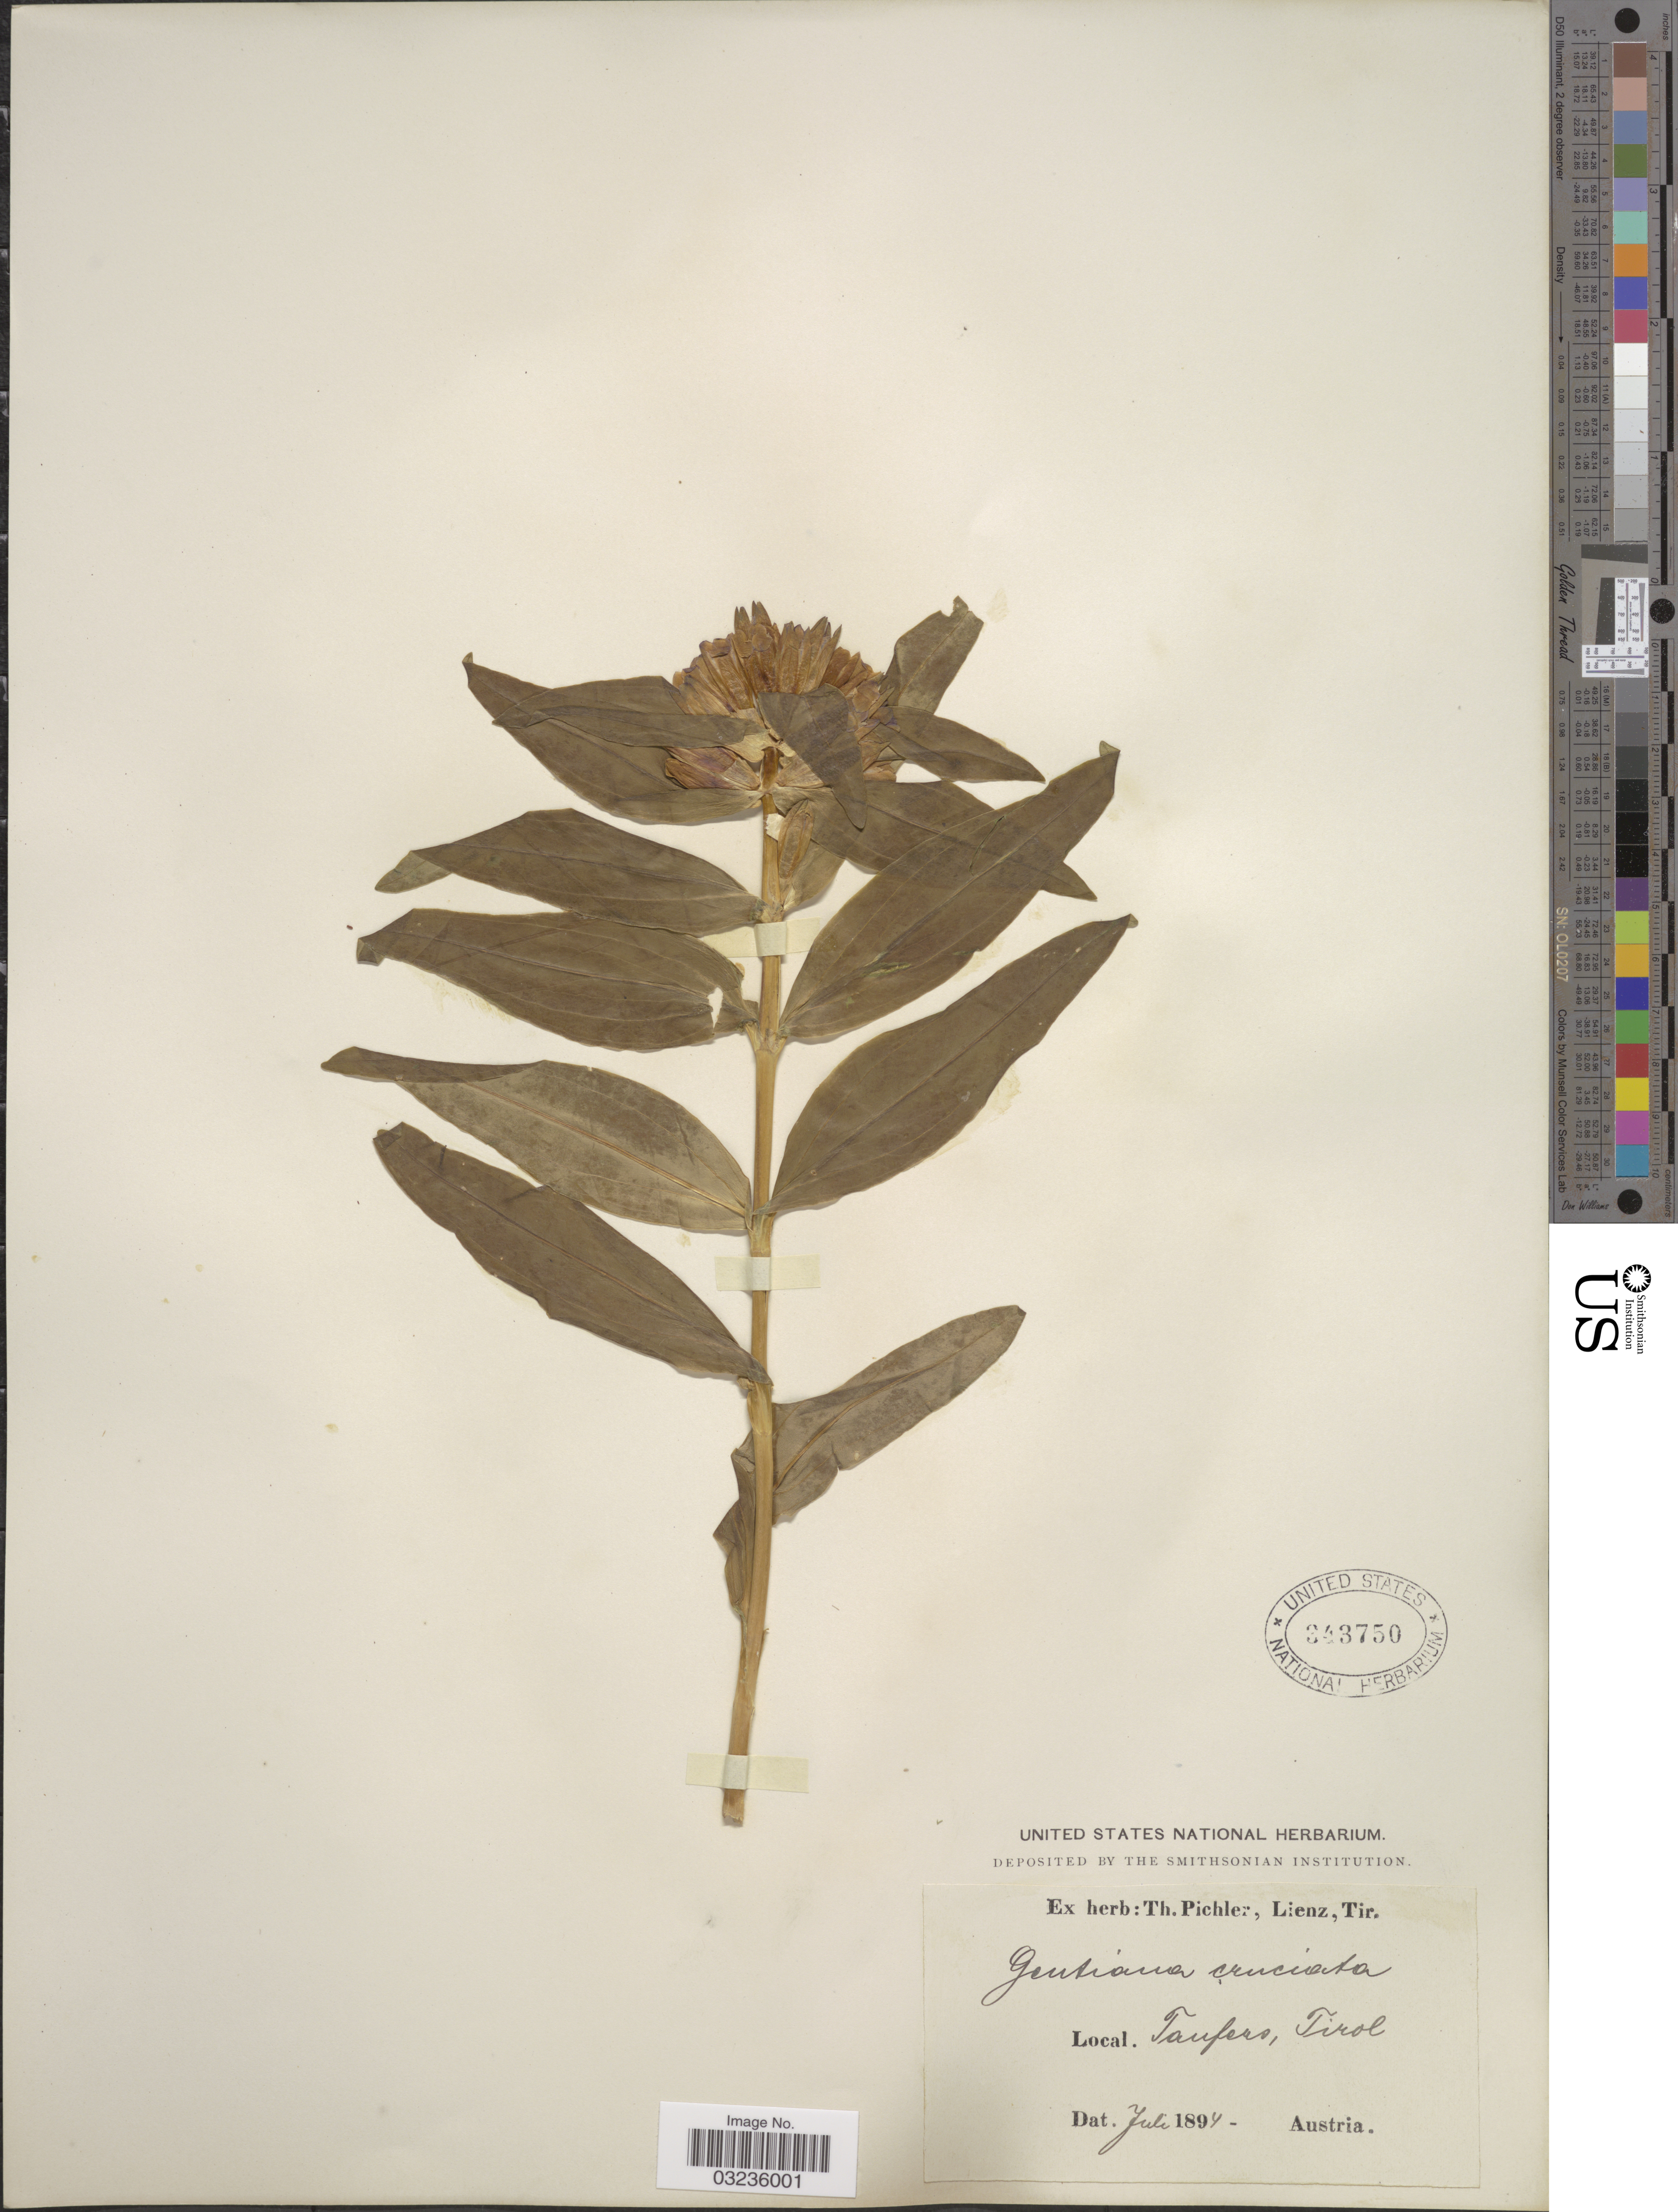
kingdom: Plantae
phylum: Tracheophyta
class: Magnoliopsida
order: Gentianales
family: Gentianaceae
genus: Gentiana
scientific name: Gentiana cruciata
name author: L.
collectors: ex herb. T. Pichler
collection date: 1894-07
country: Austria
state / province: Tirol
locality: Taufers.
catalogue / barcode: US 343750